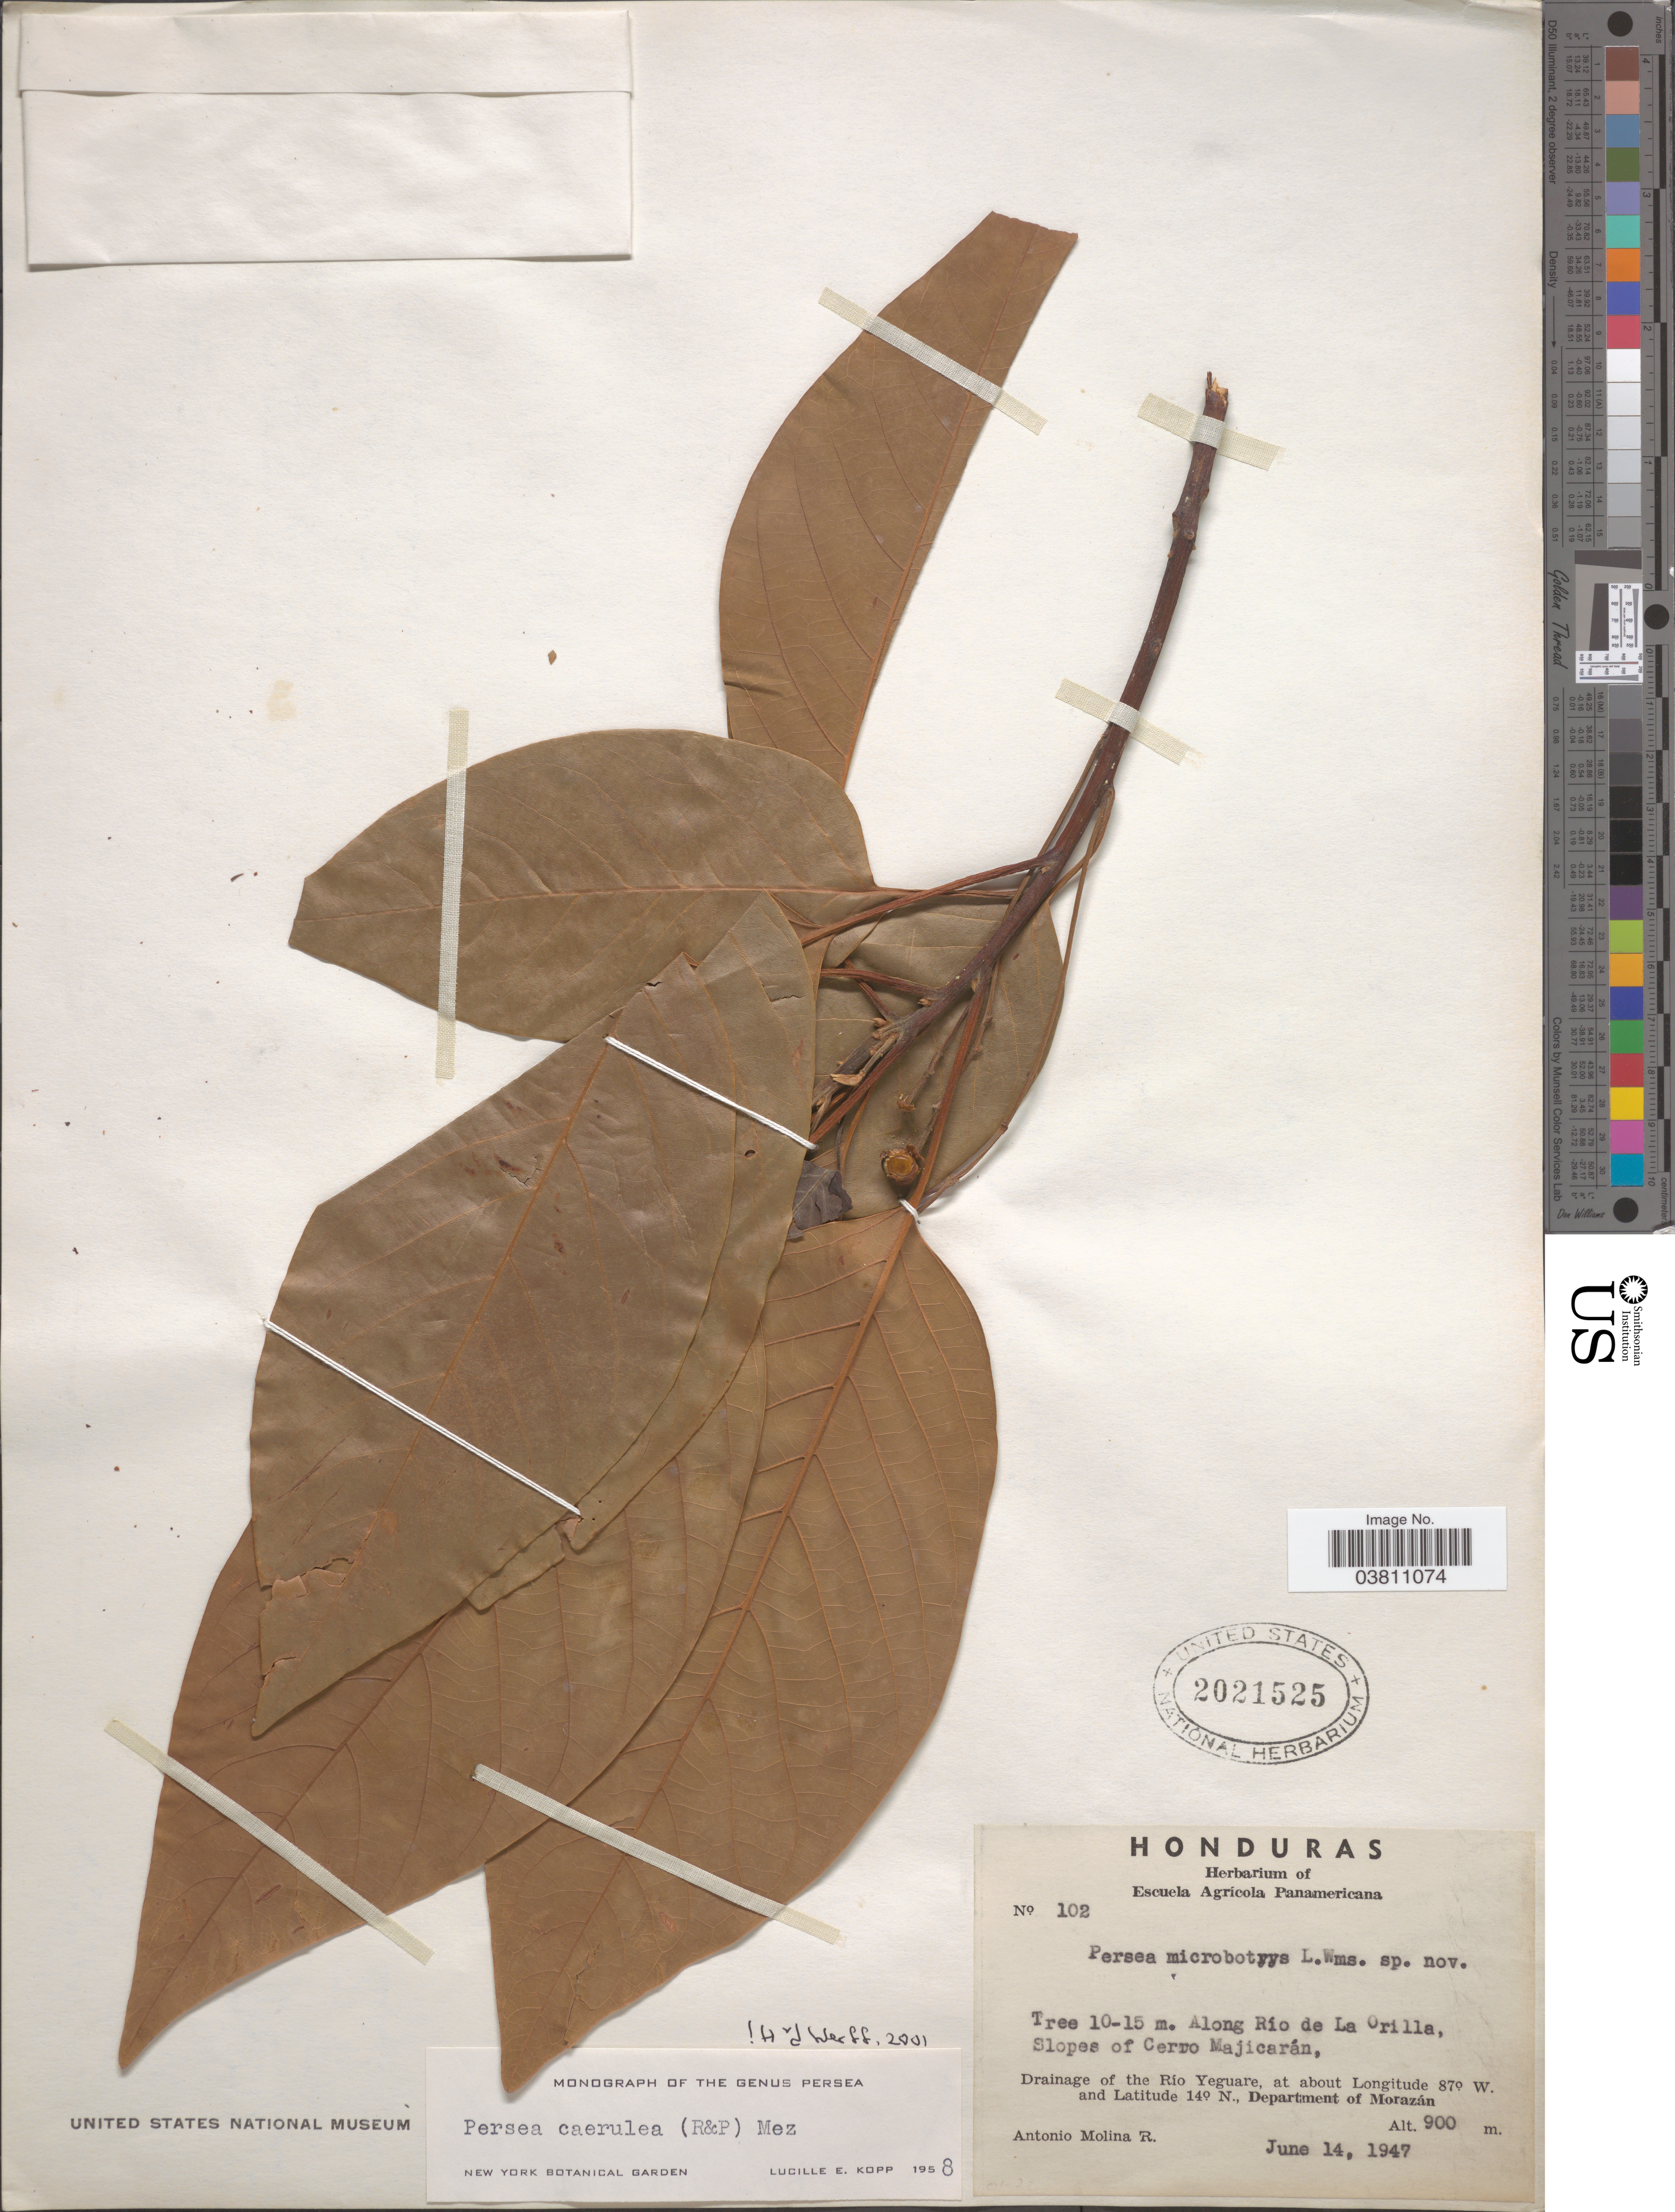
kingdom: Plantae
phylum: Tracheophyta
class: Magnoliopsida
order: Laurales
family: Lauraceae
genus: Persea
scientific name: Persea caerulea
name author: (Ruiz & Pav.) Mez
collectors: A. Molina R.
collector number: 102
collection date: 1947-06-14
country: Honduras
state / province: Fco. Morazán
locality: Along Río de La Orilla. Slopes of Cerro Majicarán. Drainage of the Río Yeguare, Department of Morazán.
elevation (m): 900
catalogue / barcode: US 2021525